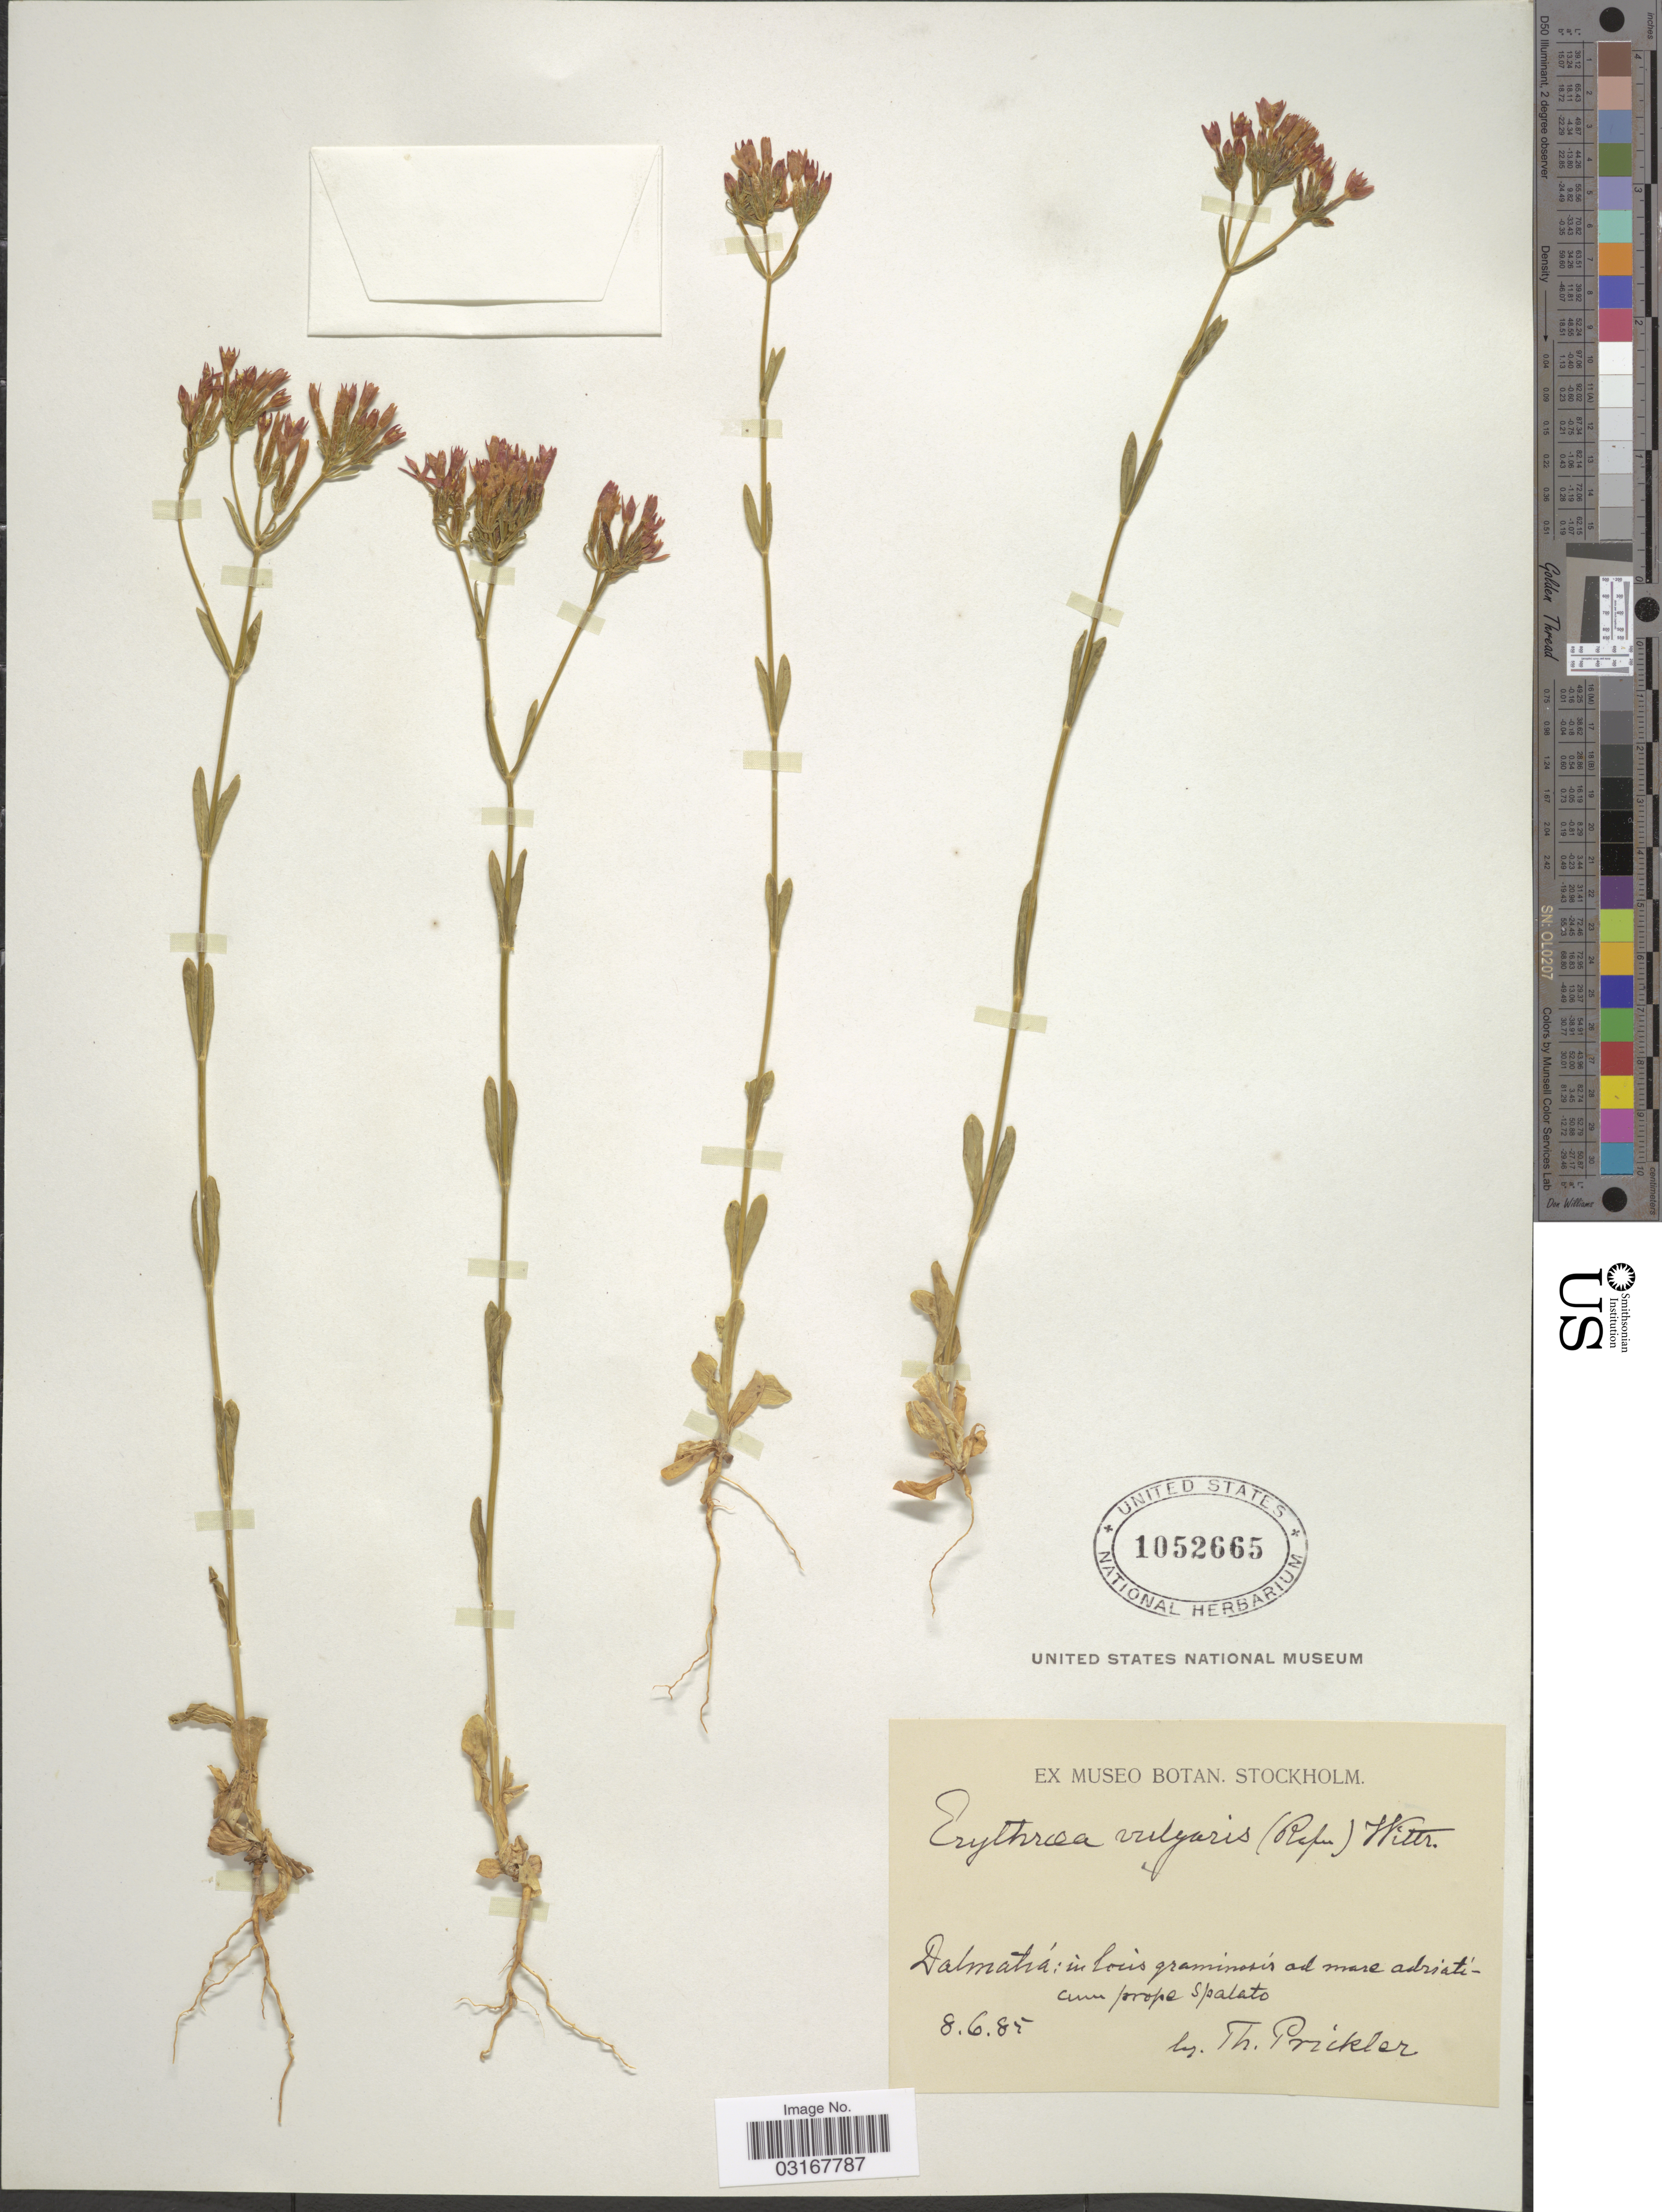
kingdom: Plantae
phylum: Tracheophyta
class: Magnoliopsida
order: Gentianales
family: Gentianaceae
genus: Centaurium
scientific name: Centaurium vulgaris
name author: Godr.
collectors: T. Prickler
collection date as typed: Transcribed d/m/y: 8/6/85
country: Croatia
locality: Dalmatiá: in locis graminosis ad mare adriaticum prope Spalato.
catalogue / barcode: US 1052665